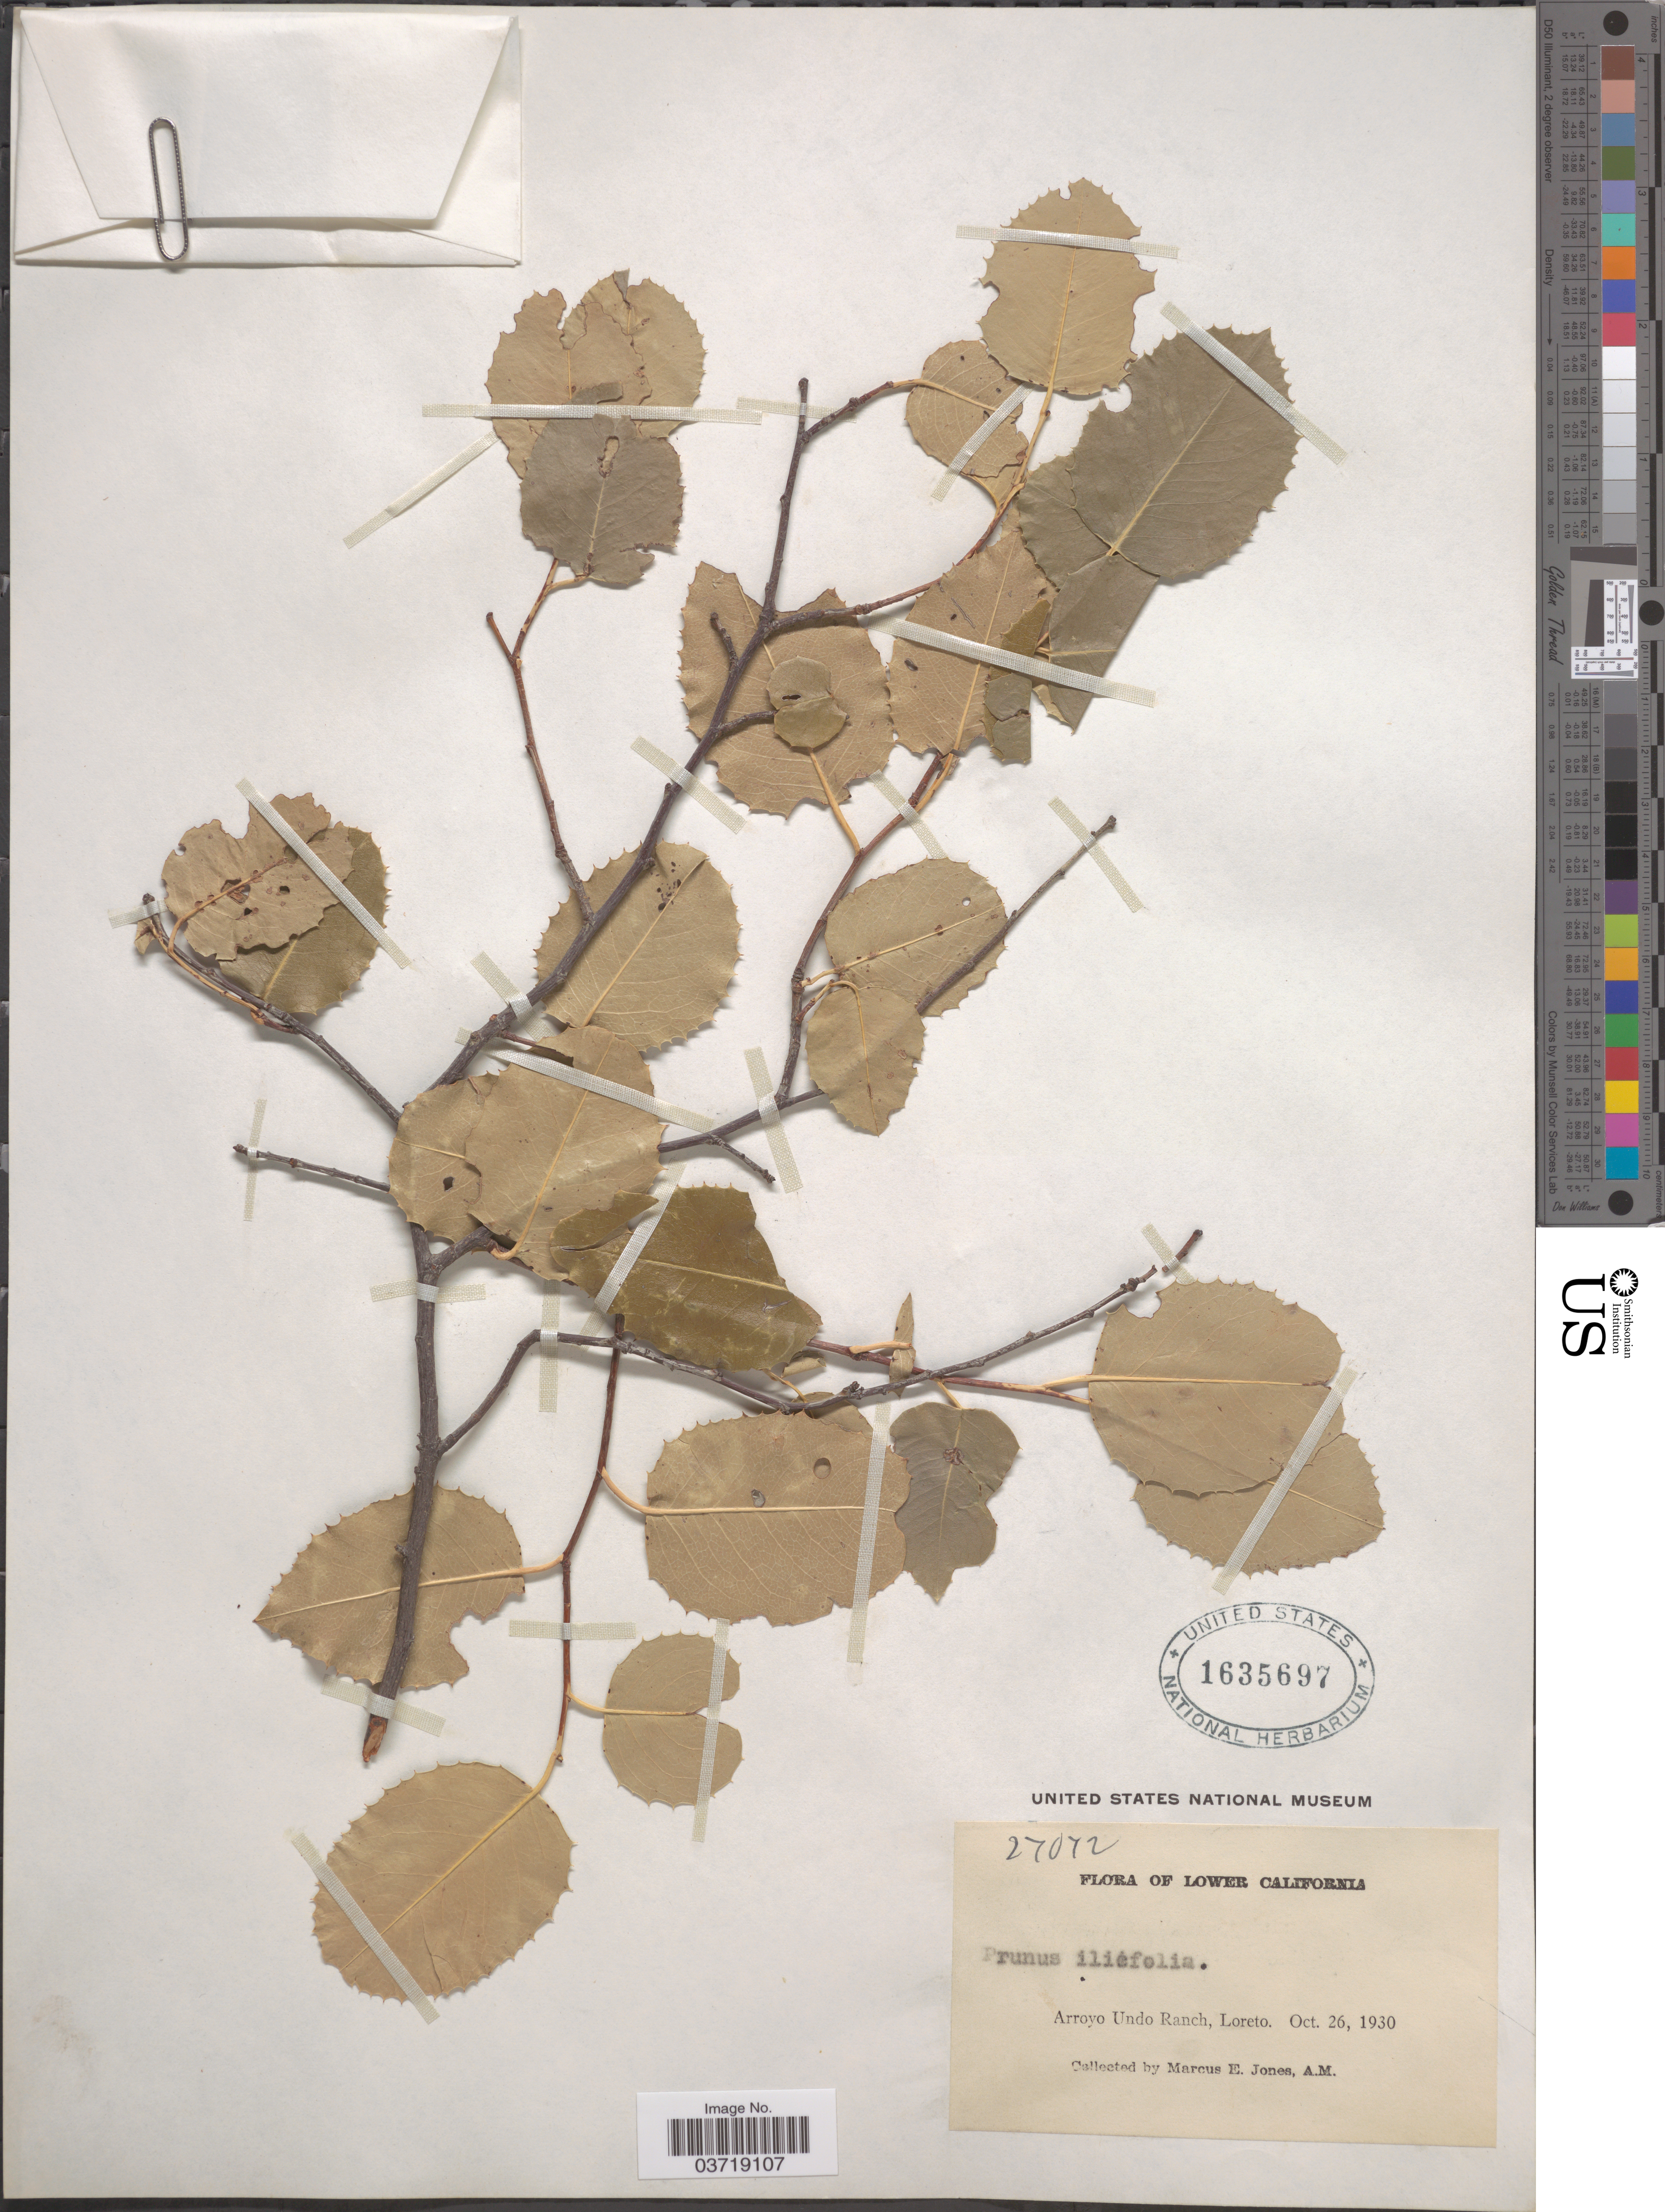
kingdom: Plantae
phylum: Tracheophyta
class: Magnoliopsida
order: Rosales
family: Rosaceae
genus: Prunus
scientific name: Prunus ilicifolia var. ilicifolia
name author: (Nutt. ex Hook. & Arn.) D. Dietr.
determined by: Strong, Mark T., (BOT), Smithsonian Institution - National Museum of Natural History (UNITED STATES)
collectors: M. E. Jones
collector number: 27072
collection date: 1930-10-26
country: Mexico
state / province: Baja California Norte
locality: Lower California. Arroyo Undo Ranch, Loreto.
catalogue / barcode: US 1635697